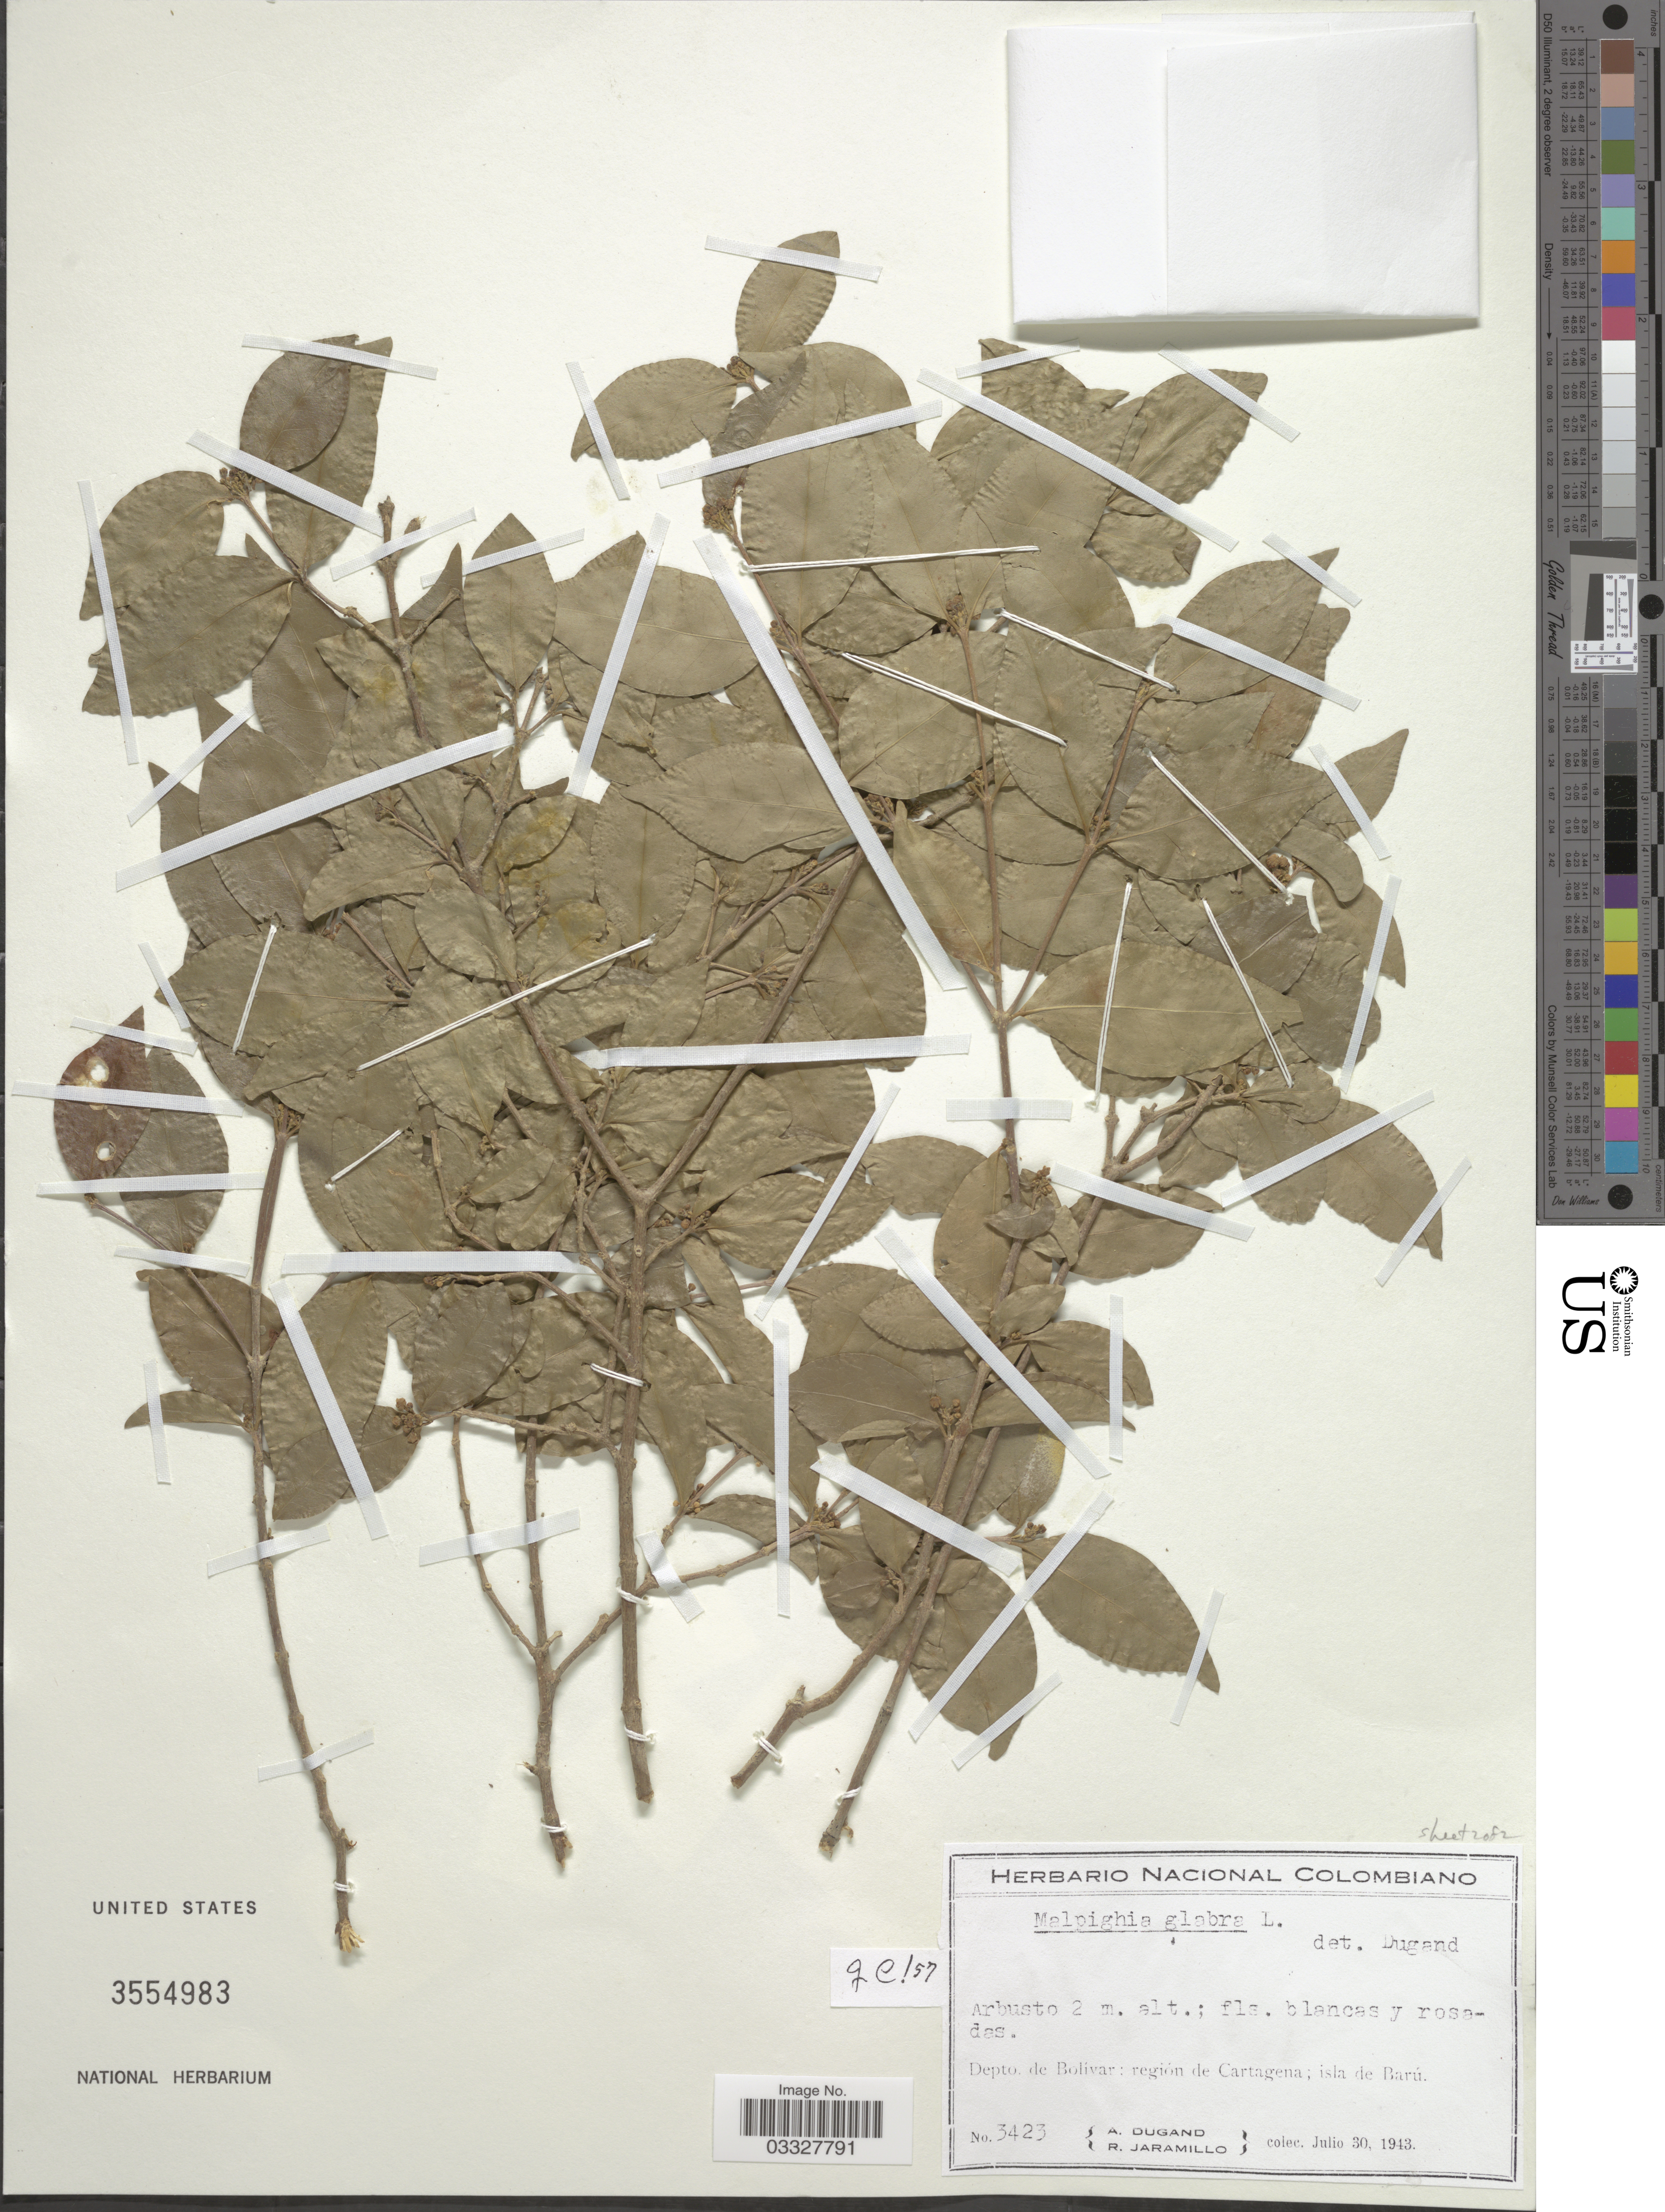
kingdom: Plantae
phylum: Tracheophyta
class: Magnoliopsida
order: Malpighiales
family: Malpighiaceae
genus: Malpighia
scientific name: Malpighia glabra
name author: L.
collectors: A. Dugand & R. Jaramillo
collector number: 3423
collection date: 1943-07-30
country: Colombia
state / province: Bolívar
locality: Depto. de Bolívar: región de Cartagena; isla de Barú.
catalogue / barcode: US 3554983